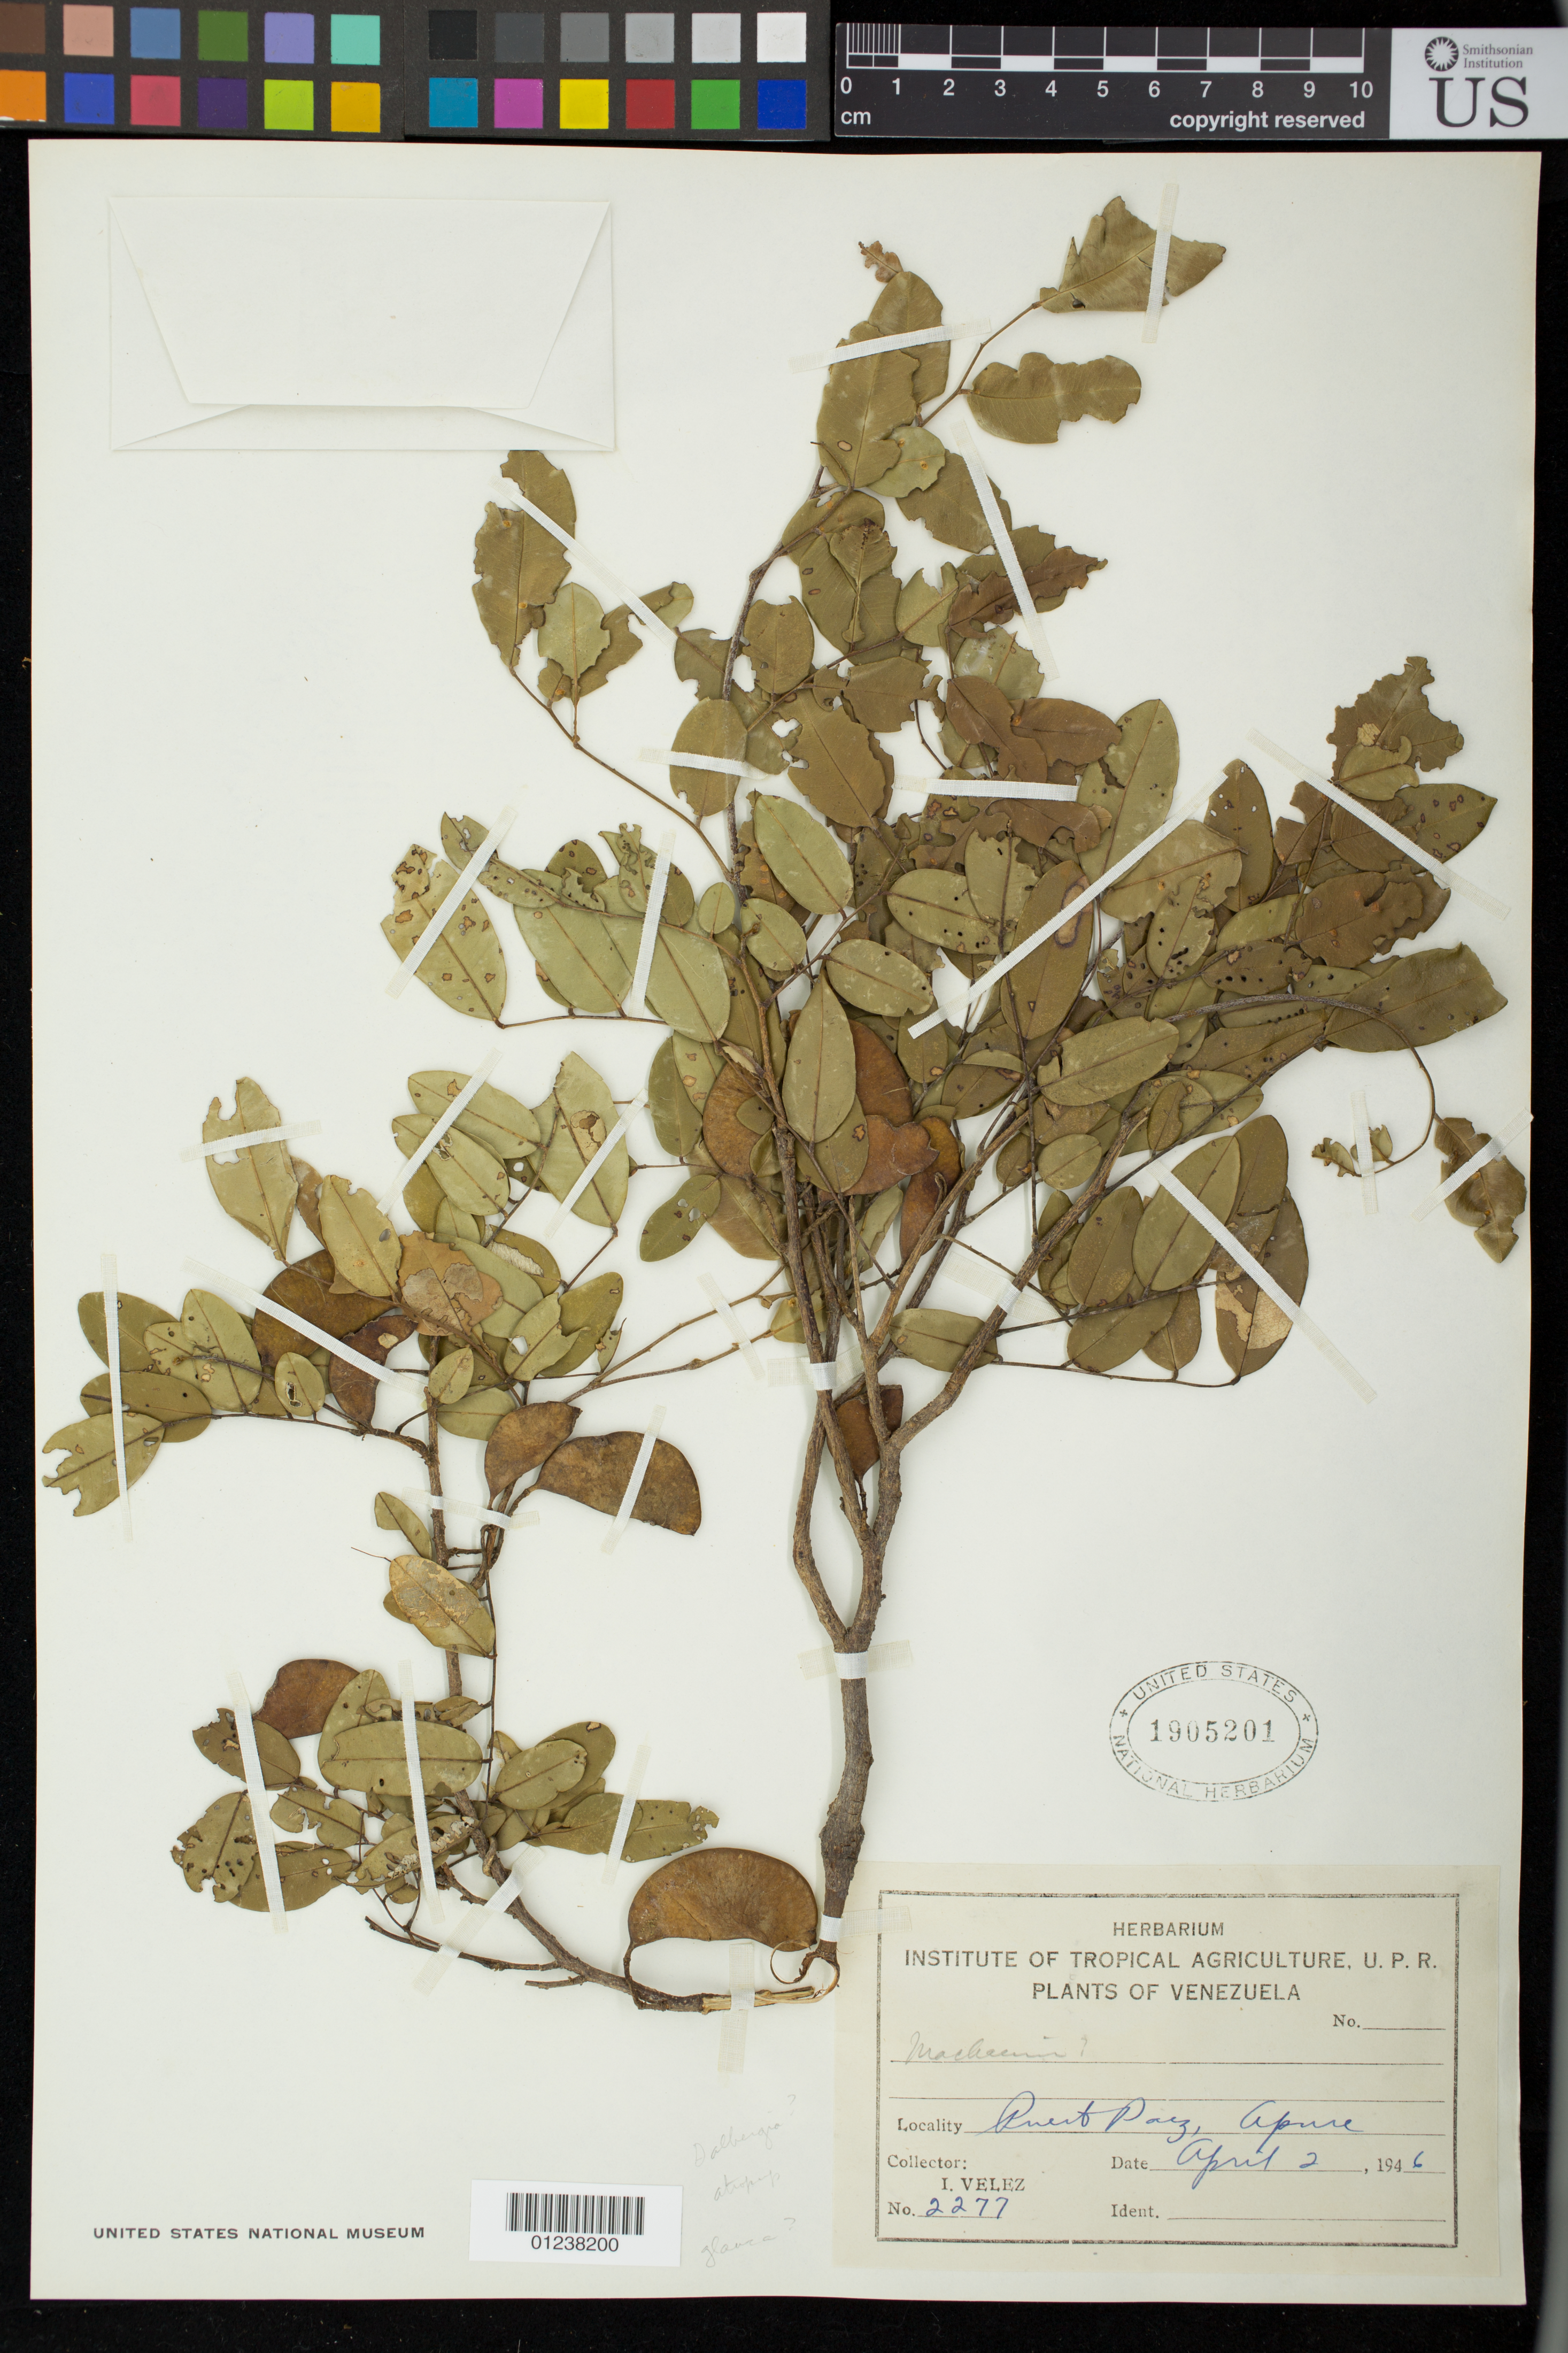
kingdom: Plantae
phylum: Tracheophyta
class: Magnoliopsida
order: Fabales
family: Fabaceae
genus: Dalbergia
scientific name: Dalbergia glauca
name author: (Desv.) Amshoff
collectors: I. Velez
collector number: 2277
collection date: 1946-04-02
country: Venezuela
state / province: Apure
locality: Puerto Paez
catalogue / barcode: US 1905201